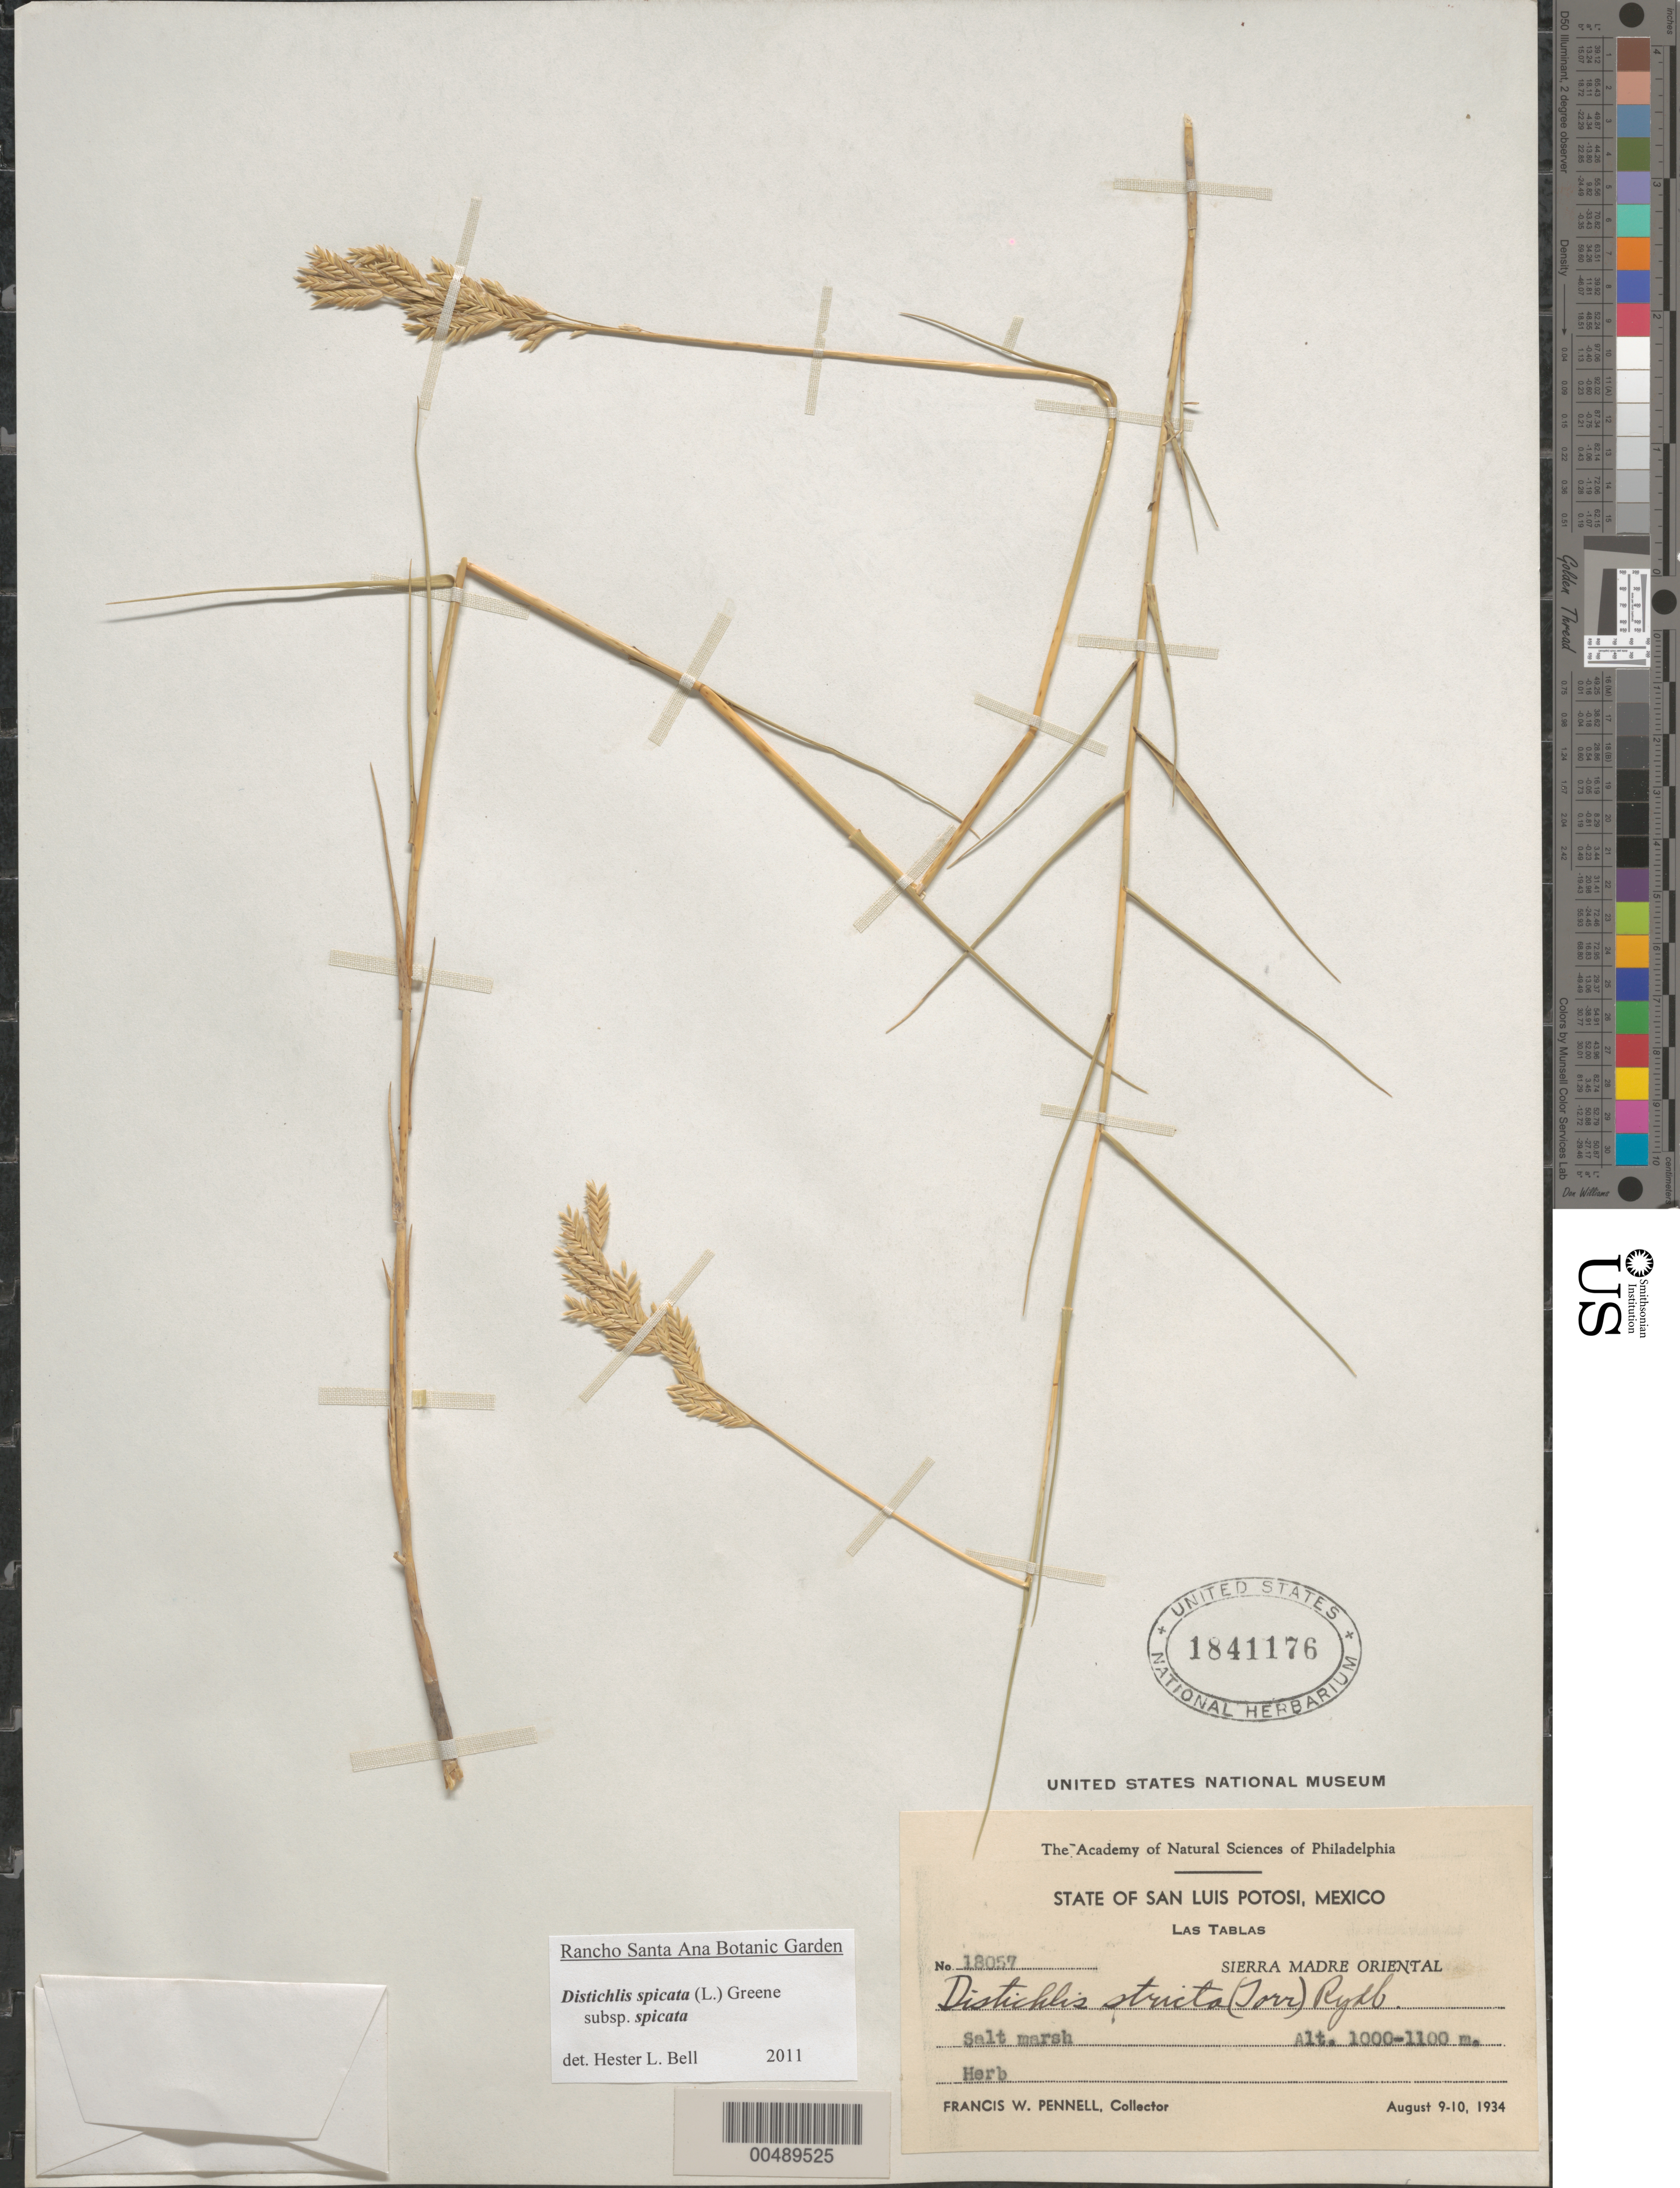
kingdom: Plantae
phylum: Tracheophyta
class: Liliopsida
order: Poales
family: Poaceae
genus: Distichlis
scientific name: Distichlis spicata subsp. spicata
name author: (L.) Greene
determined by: Bell, H. L.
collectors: F. W. Pennell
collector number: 18057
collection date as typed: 9 Aug 1934 to 10 Aug 1934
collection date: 1934-08-09/1934-08-10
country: Mexico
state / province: San Luis Potosi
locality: Las Tablas, Sierra Madre Oriental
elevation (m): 1000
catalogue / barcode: US 1841176